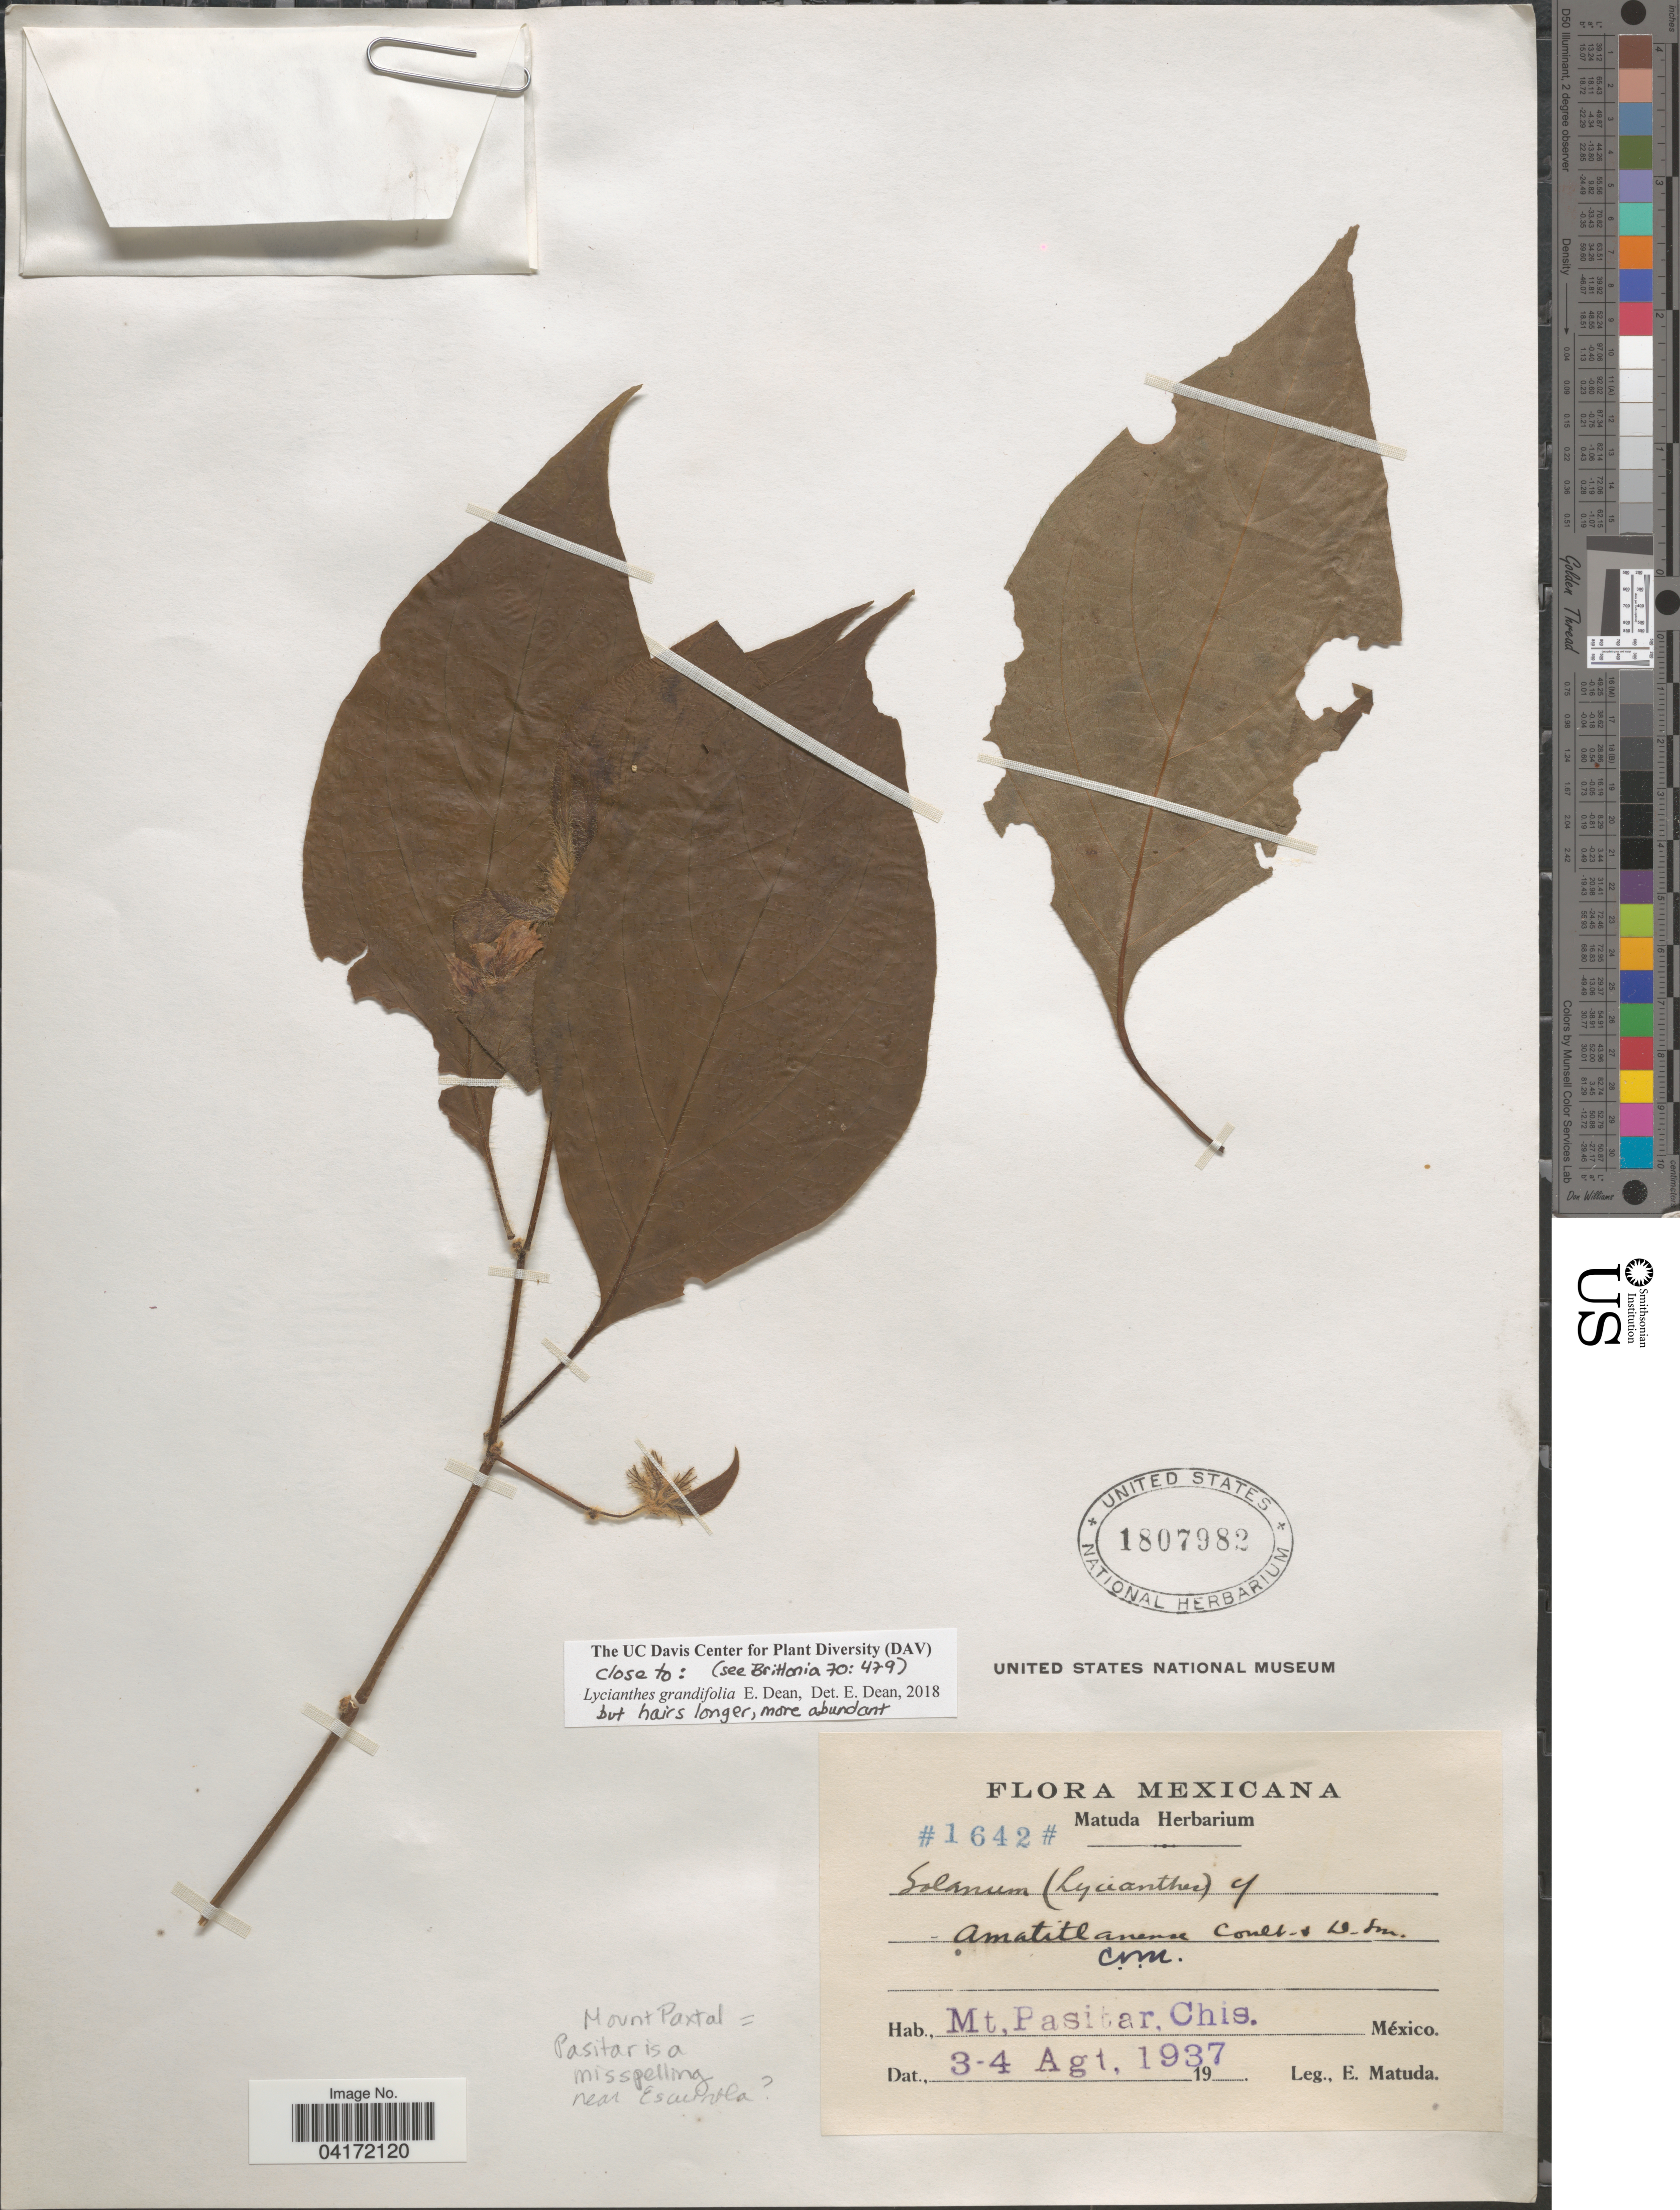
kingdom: Plantae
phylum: Tracheophyta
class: Magnoliopsida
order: Solanales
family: Solanaceae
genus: Lycianthes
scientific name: Lycianthes grandifolia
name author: E. Dean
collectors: E. Matuda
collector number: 1642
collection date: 1937-08-03/1937-08-04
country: Mexico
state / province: Chiapas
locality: Mt. Pasitar. Mount Paxtal = Pasitarisa misspelling near Escauntla [interpreted].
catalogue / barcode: US 1807982